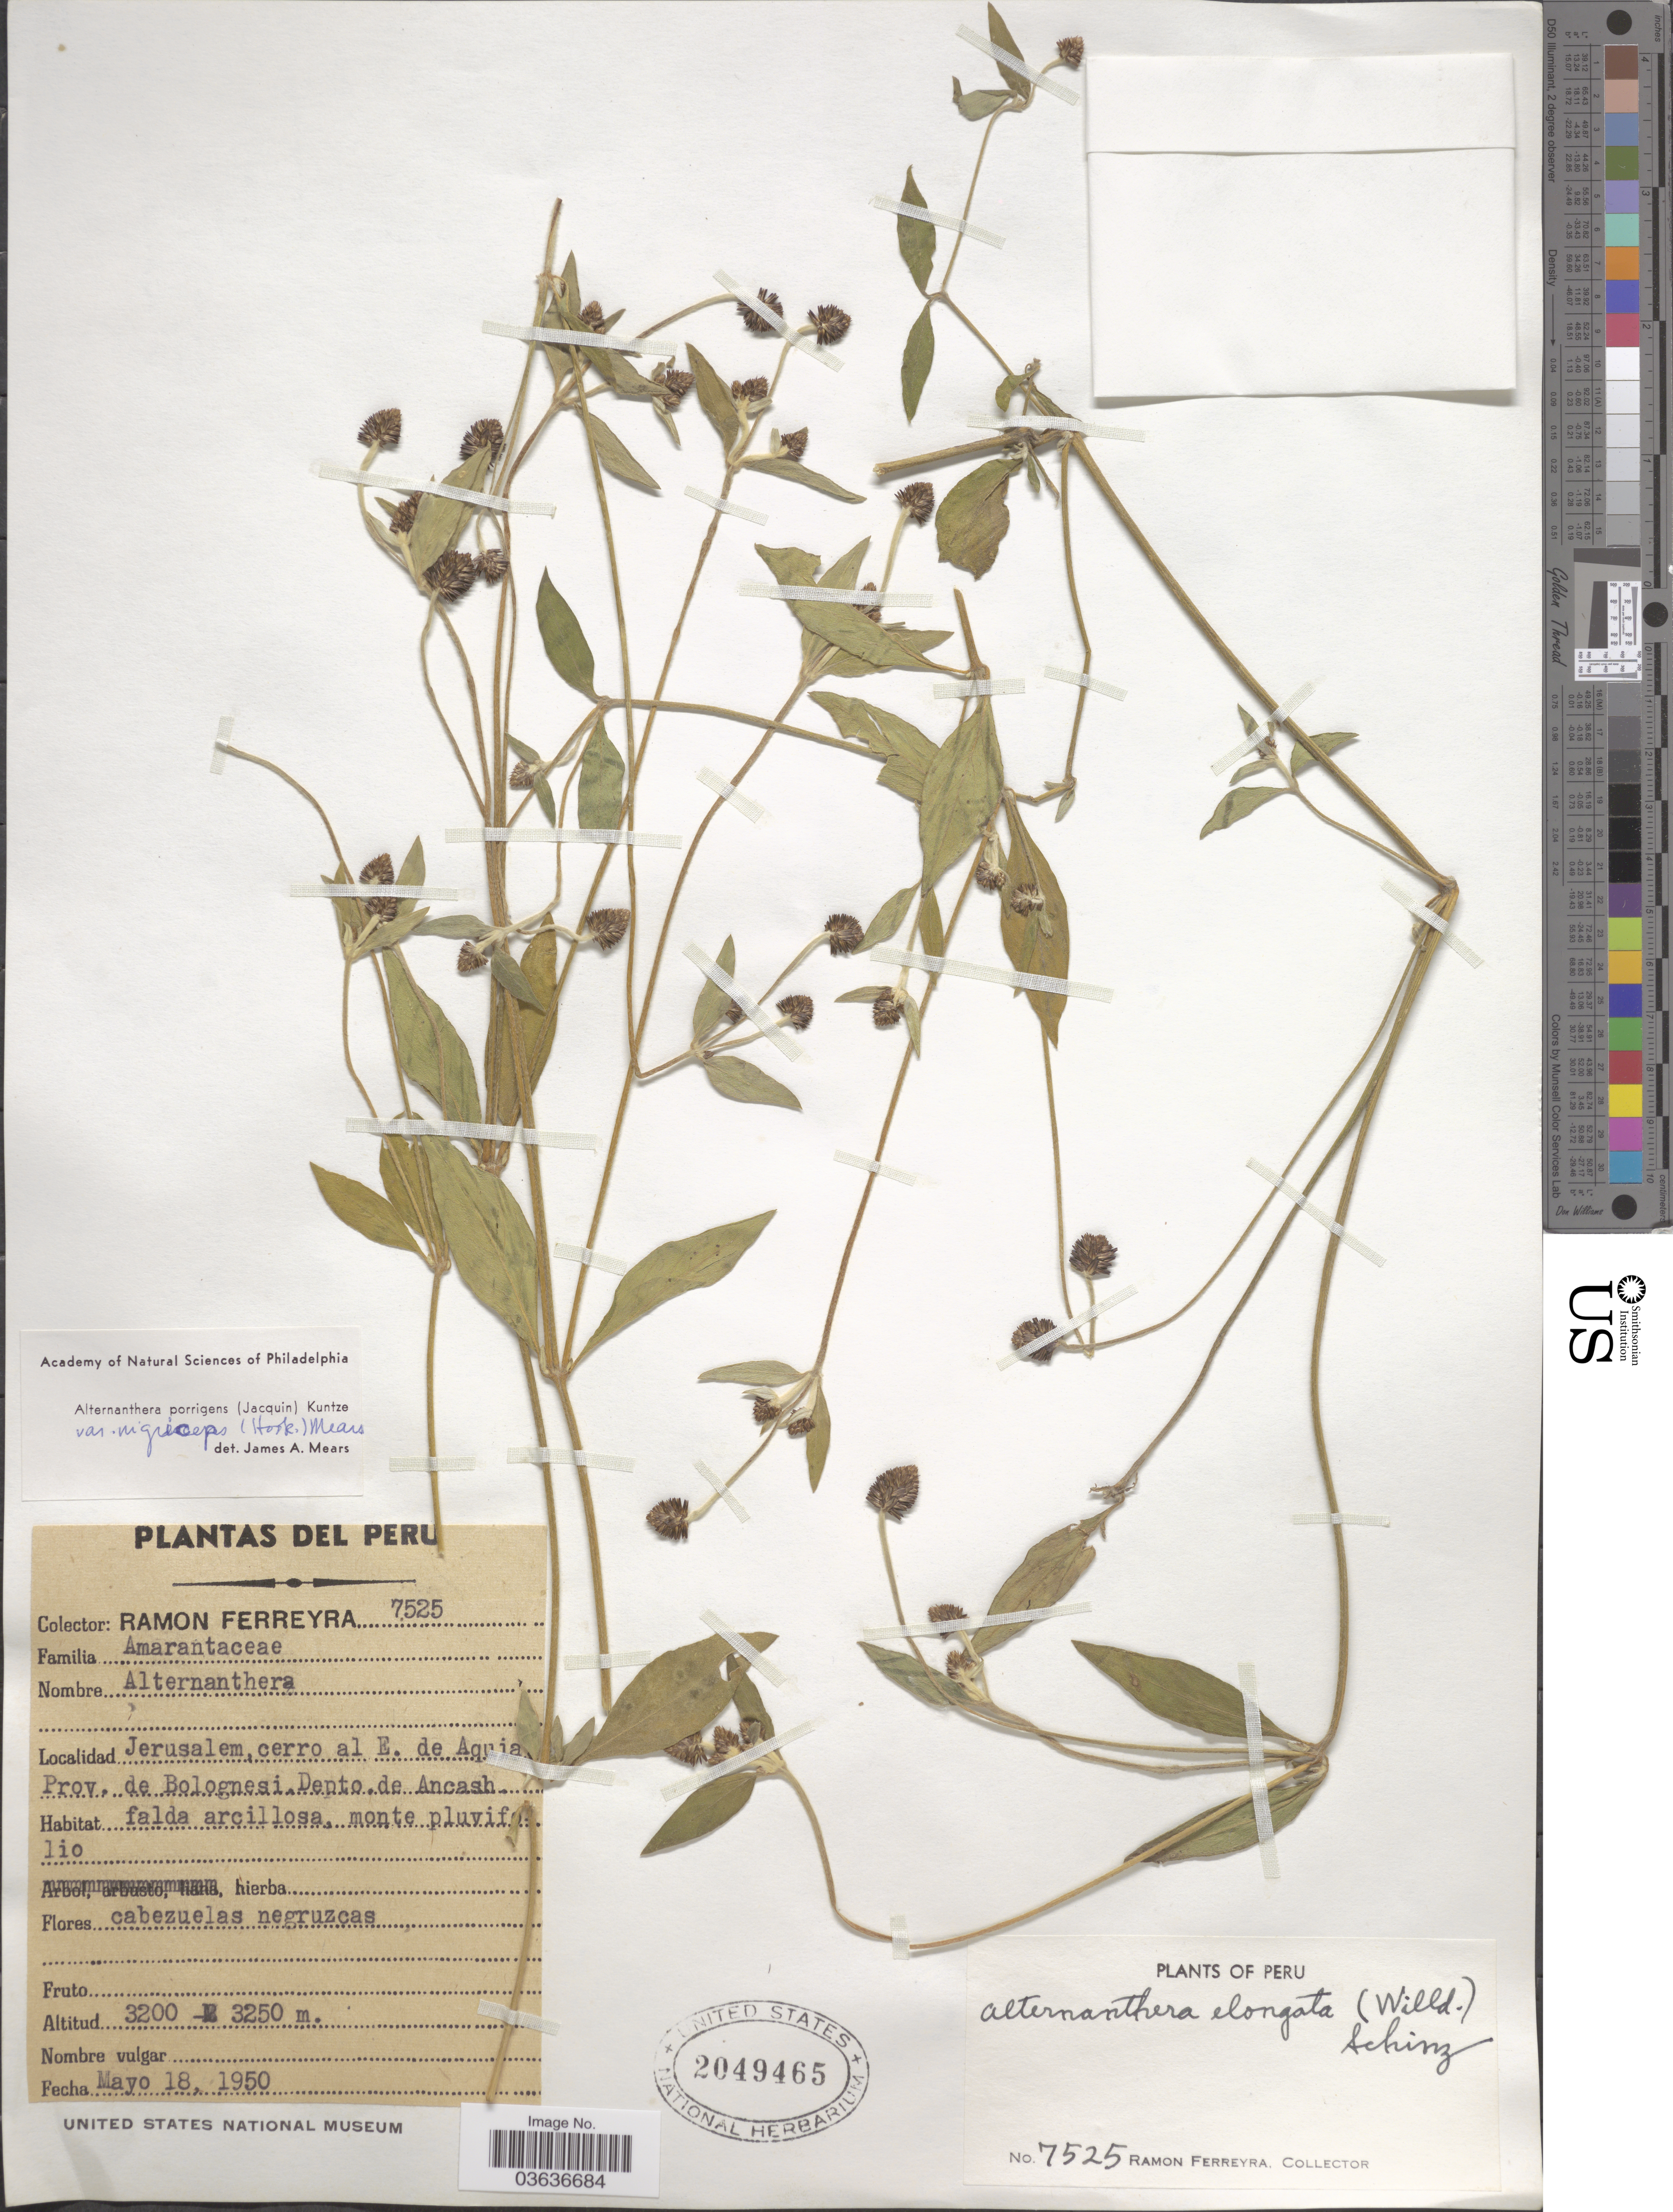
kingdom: Plantae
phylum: Tracheophyta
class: Magnoliopsida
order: Caryophyllales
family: Amaranthaceae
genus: Alternanthera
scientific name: Alternanthera porrigens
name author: (Jacq.) Kuntze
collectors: R. A. Ferreyra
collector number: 7525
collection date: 1950-05-18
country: Peru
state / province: Ancash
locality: Jerusalem, cerro al E. de Aquia, Prov. de Bolognesi. Depto. de Ancash.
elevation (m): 3200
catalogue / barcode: US 2049465